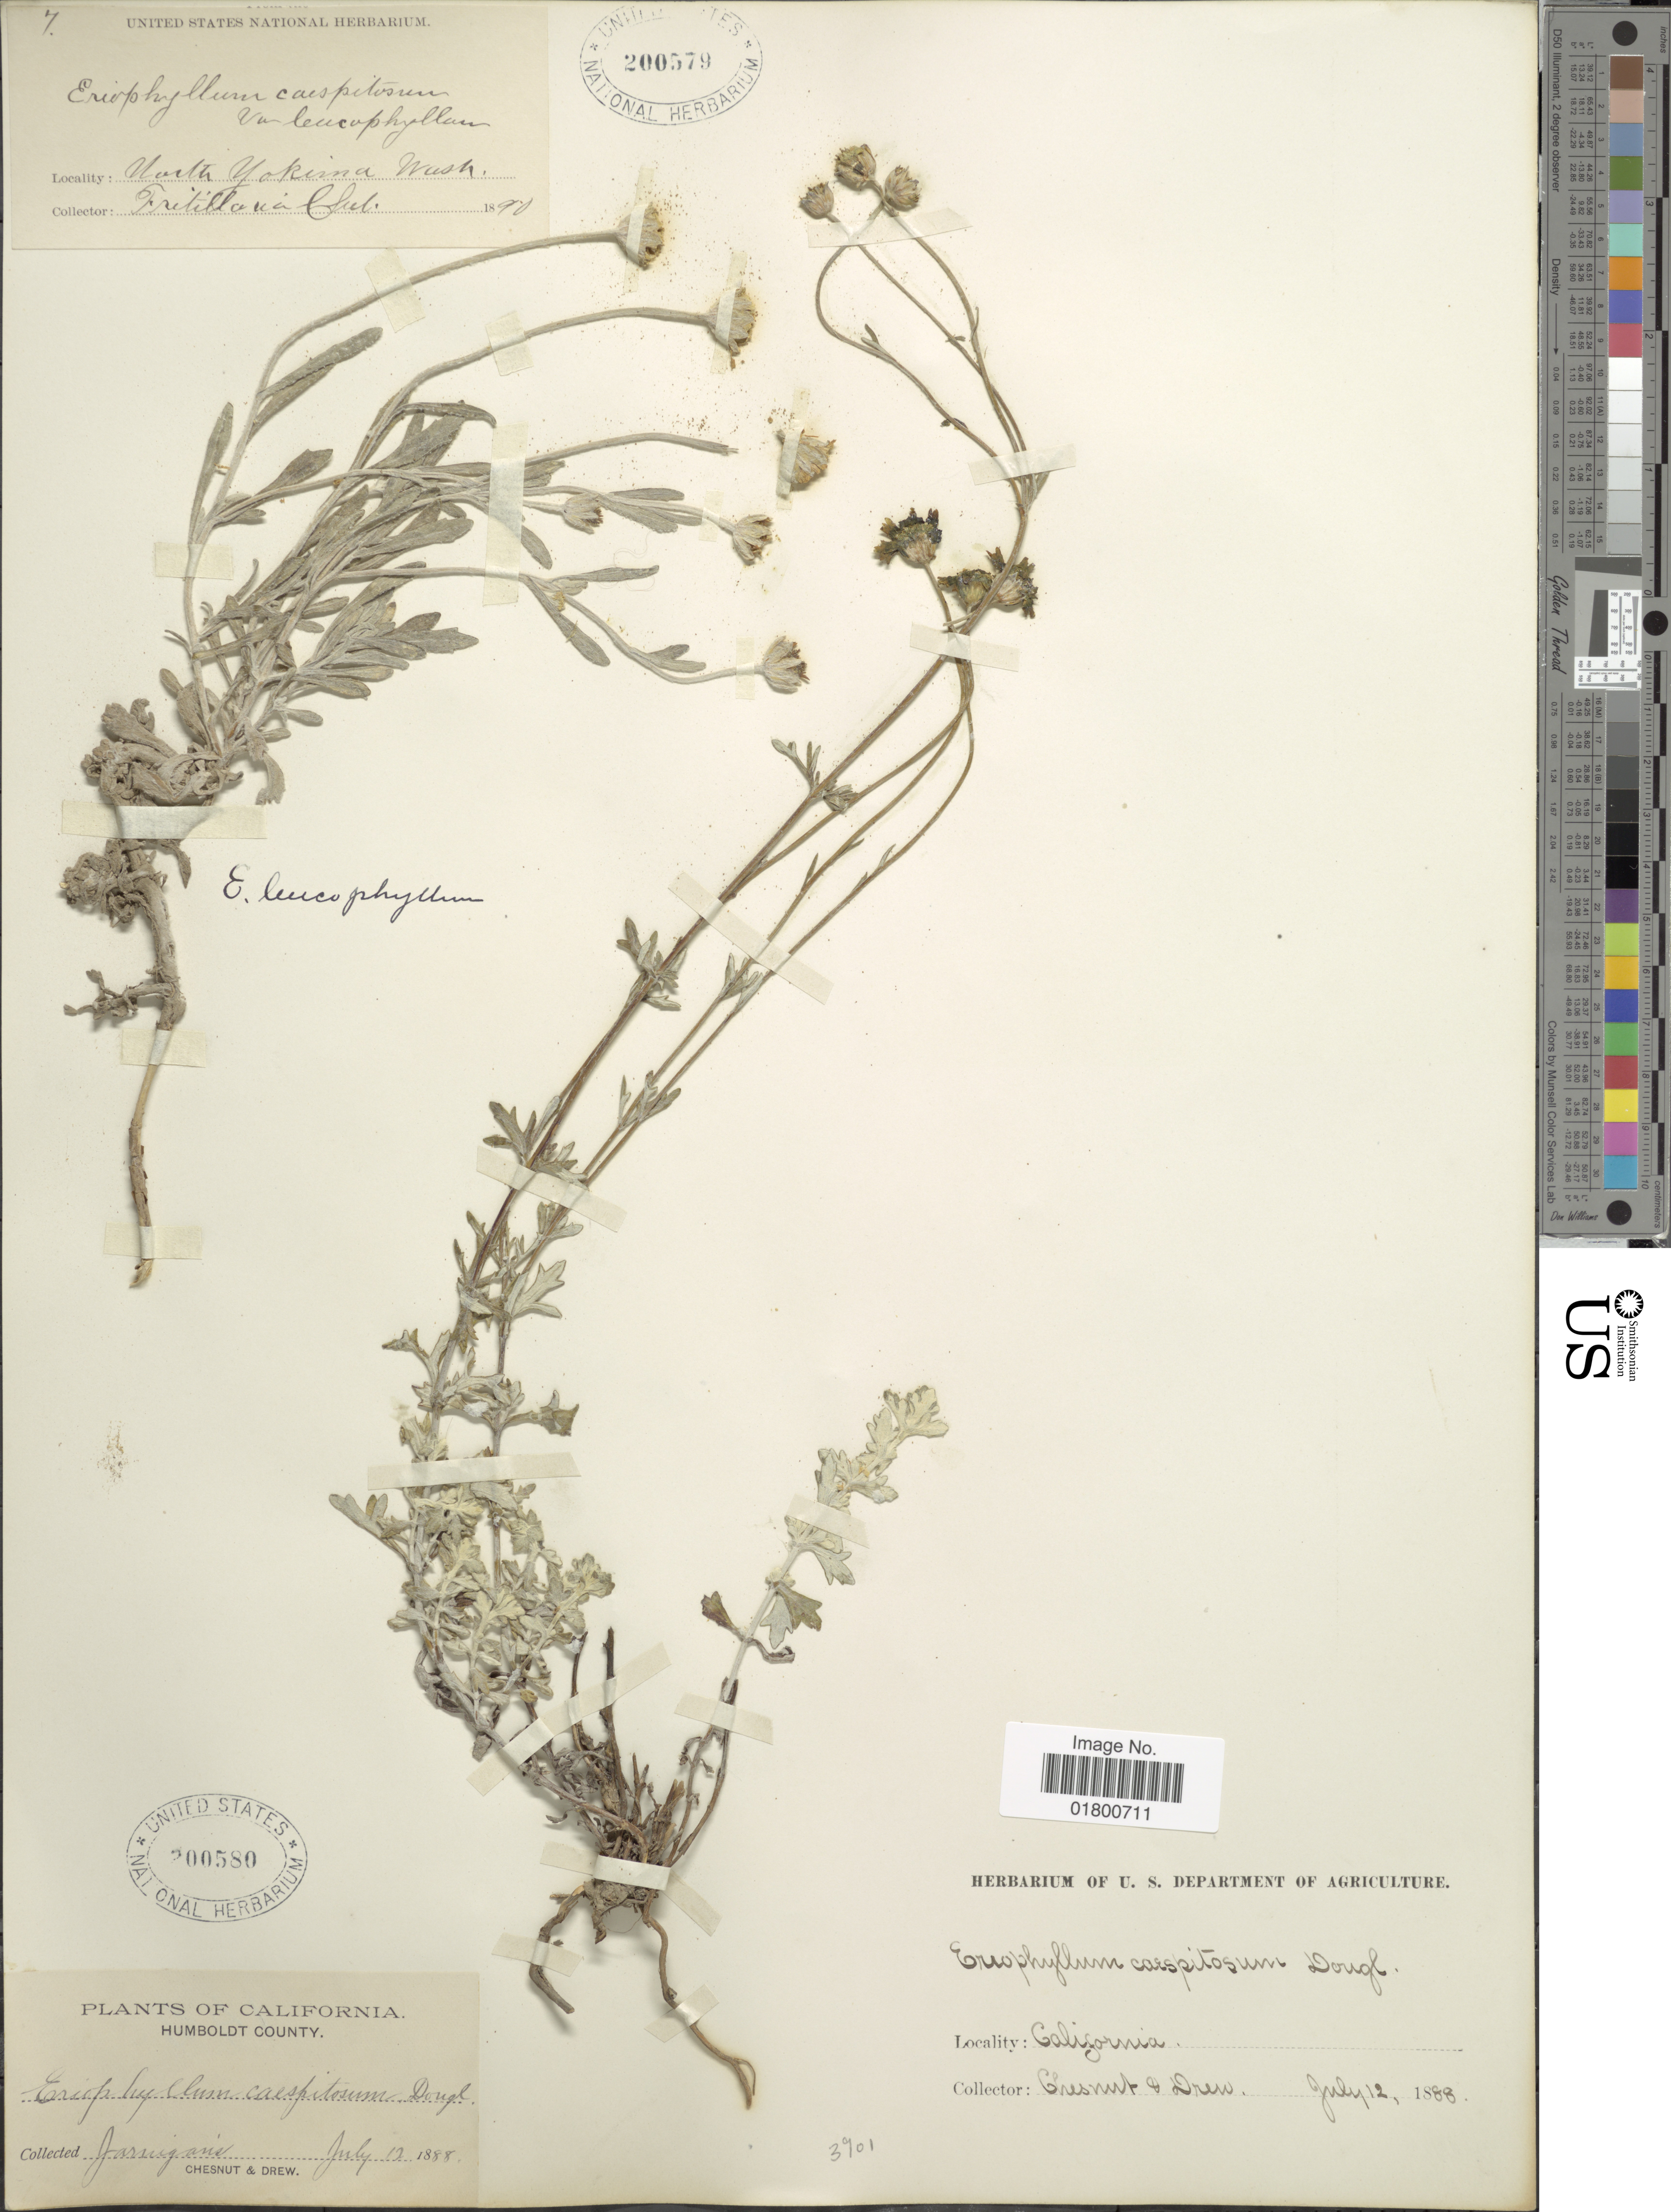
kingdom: Plantae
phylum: Tracheophyta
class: Magnoliopsida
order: Asterales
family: Asteraceae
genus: Eriophyllum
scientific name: Eriophyllum sp.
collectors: Chesnut & Drew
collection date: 1888-07-12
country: United States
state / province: California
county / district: Humboldt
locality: Humboldt County, Jarrigans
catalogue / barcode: US 200580